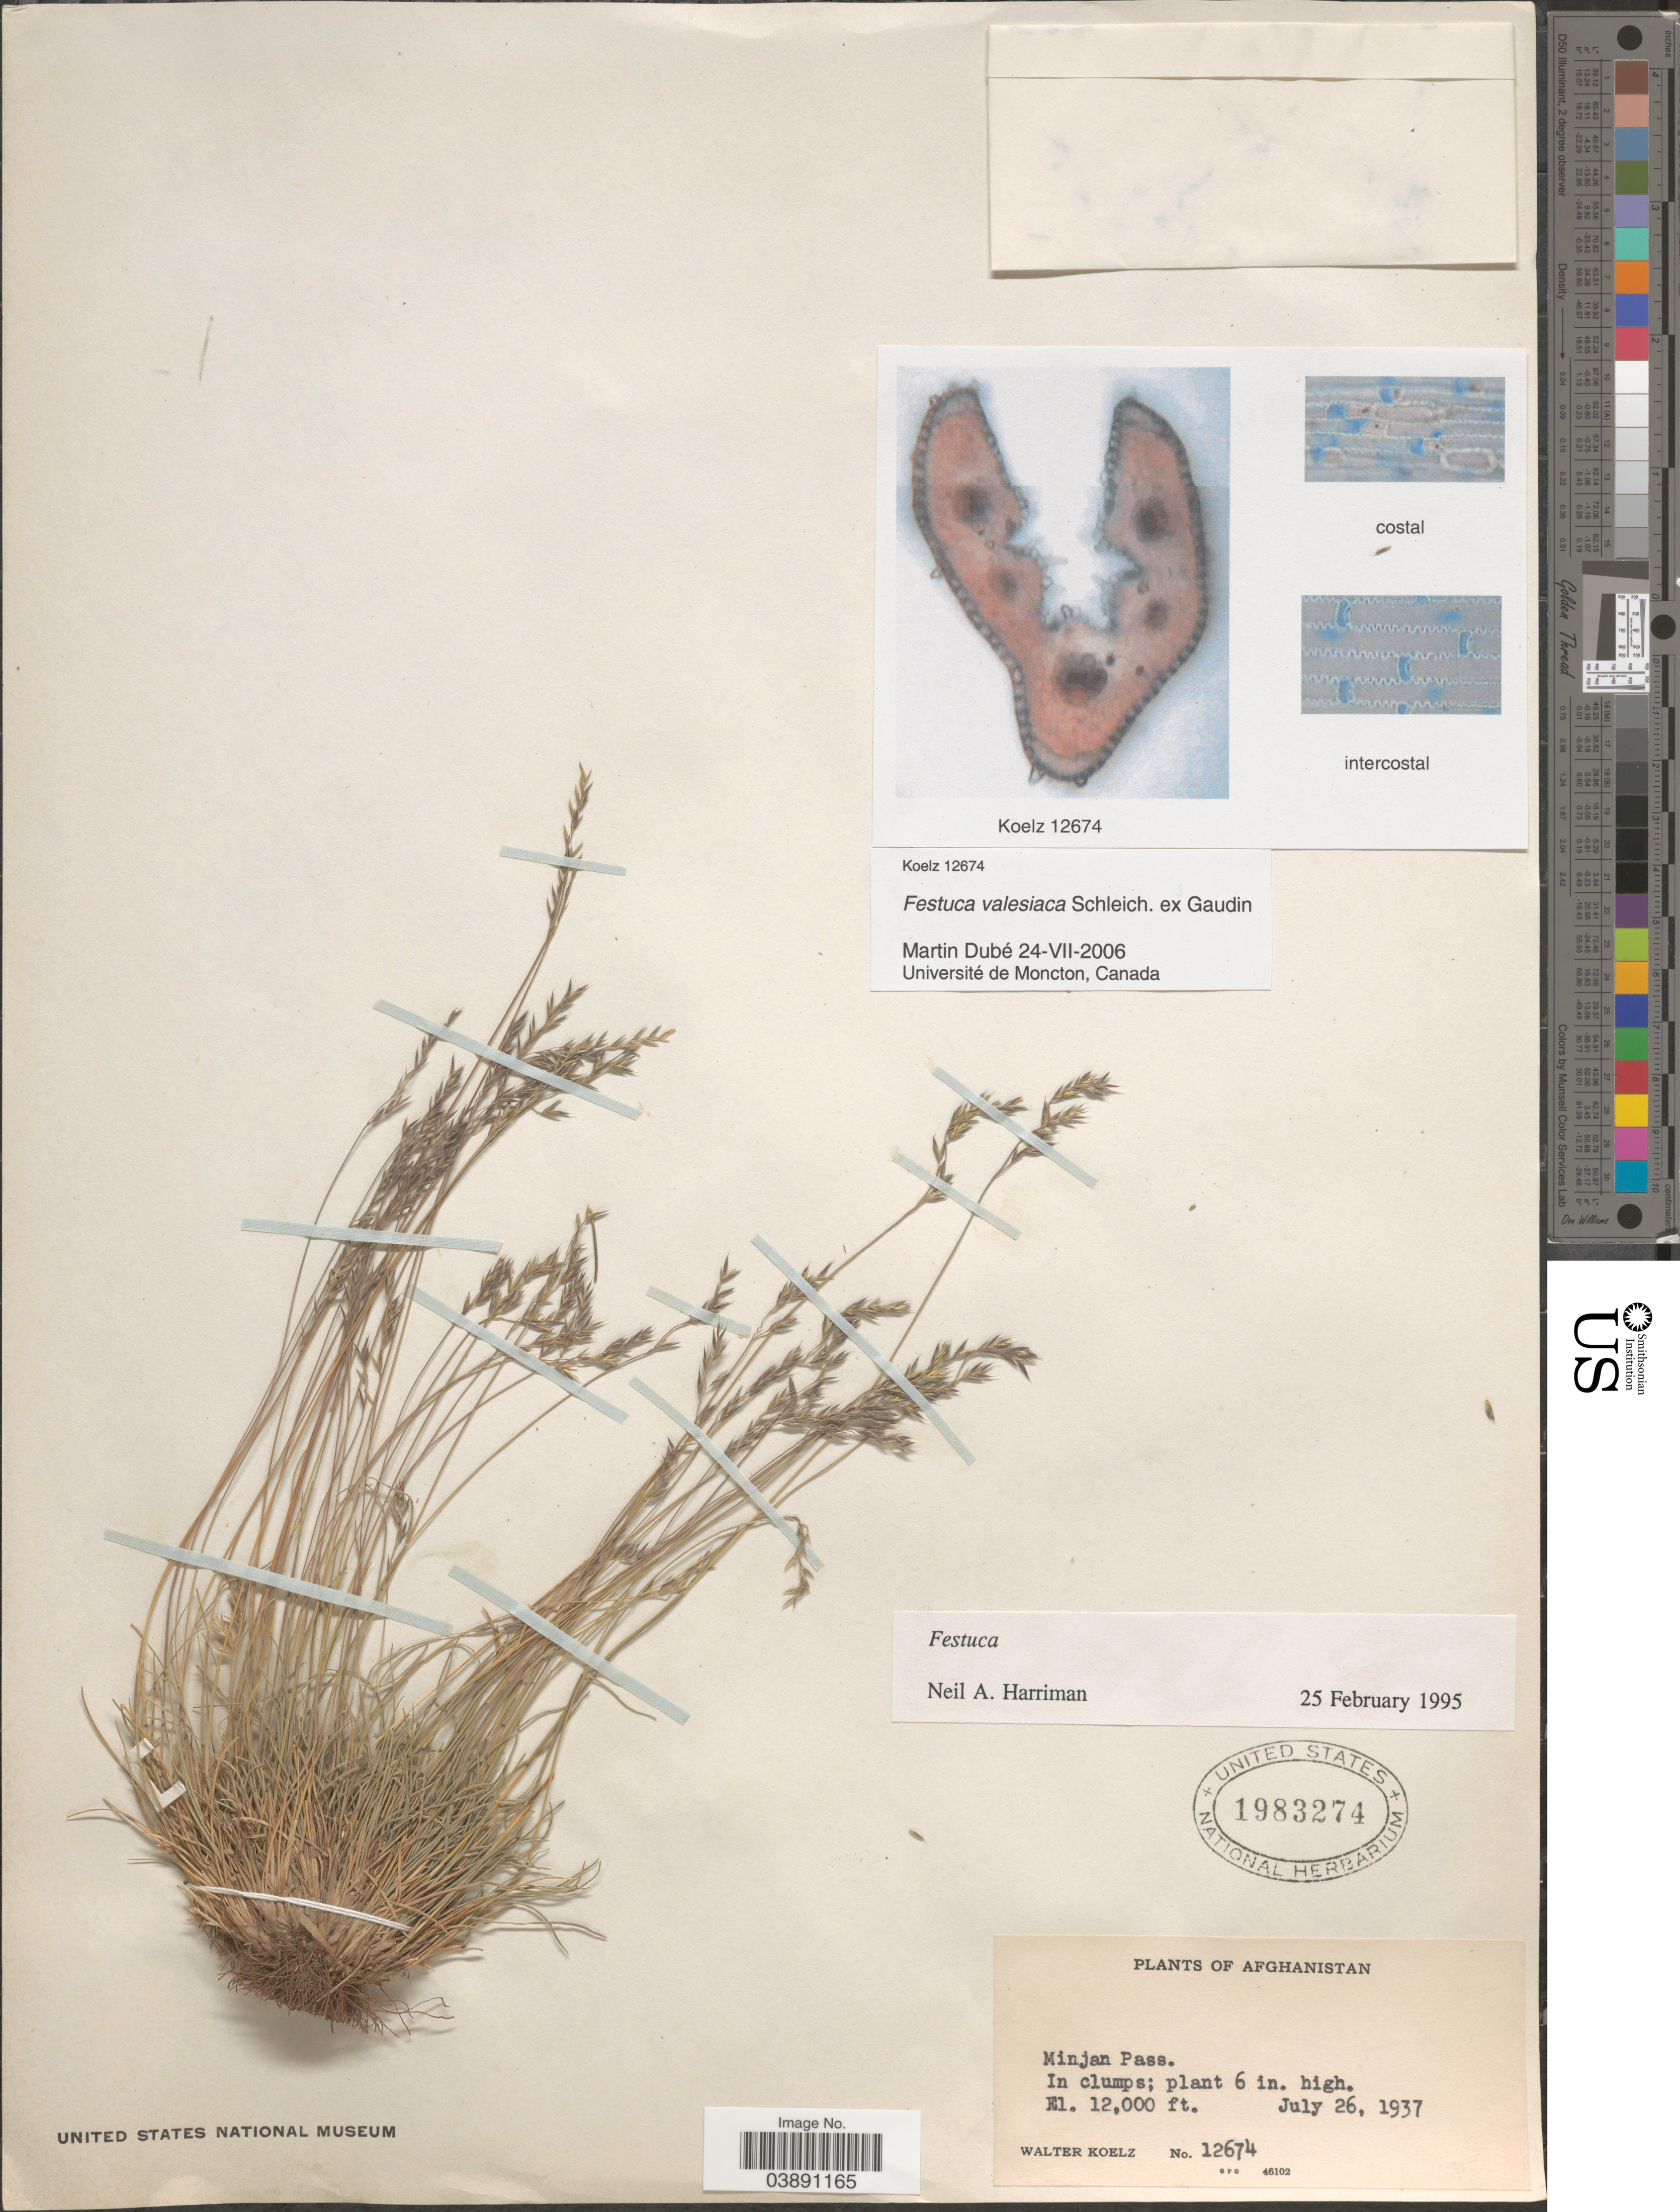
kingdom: Plantae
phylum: Tracheophyta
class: Liliopsida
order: Poales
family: Poaceae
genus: Festuca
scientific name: Festuca valesiaca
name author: Schleich. ex Gaudin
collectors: W. N. Koelz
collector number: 12674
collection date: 1937-07-26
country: Afghanistan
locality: Minjan Pass.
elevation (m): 3658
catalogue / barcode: US 1983274